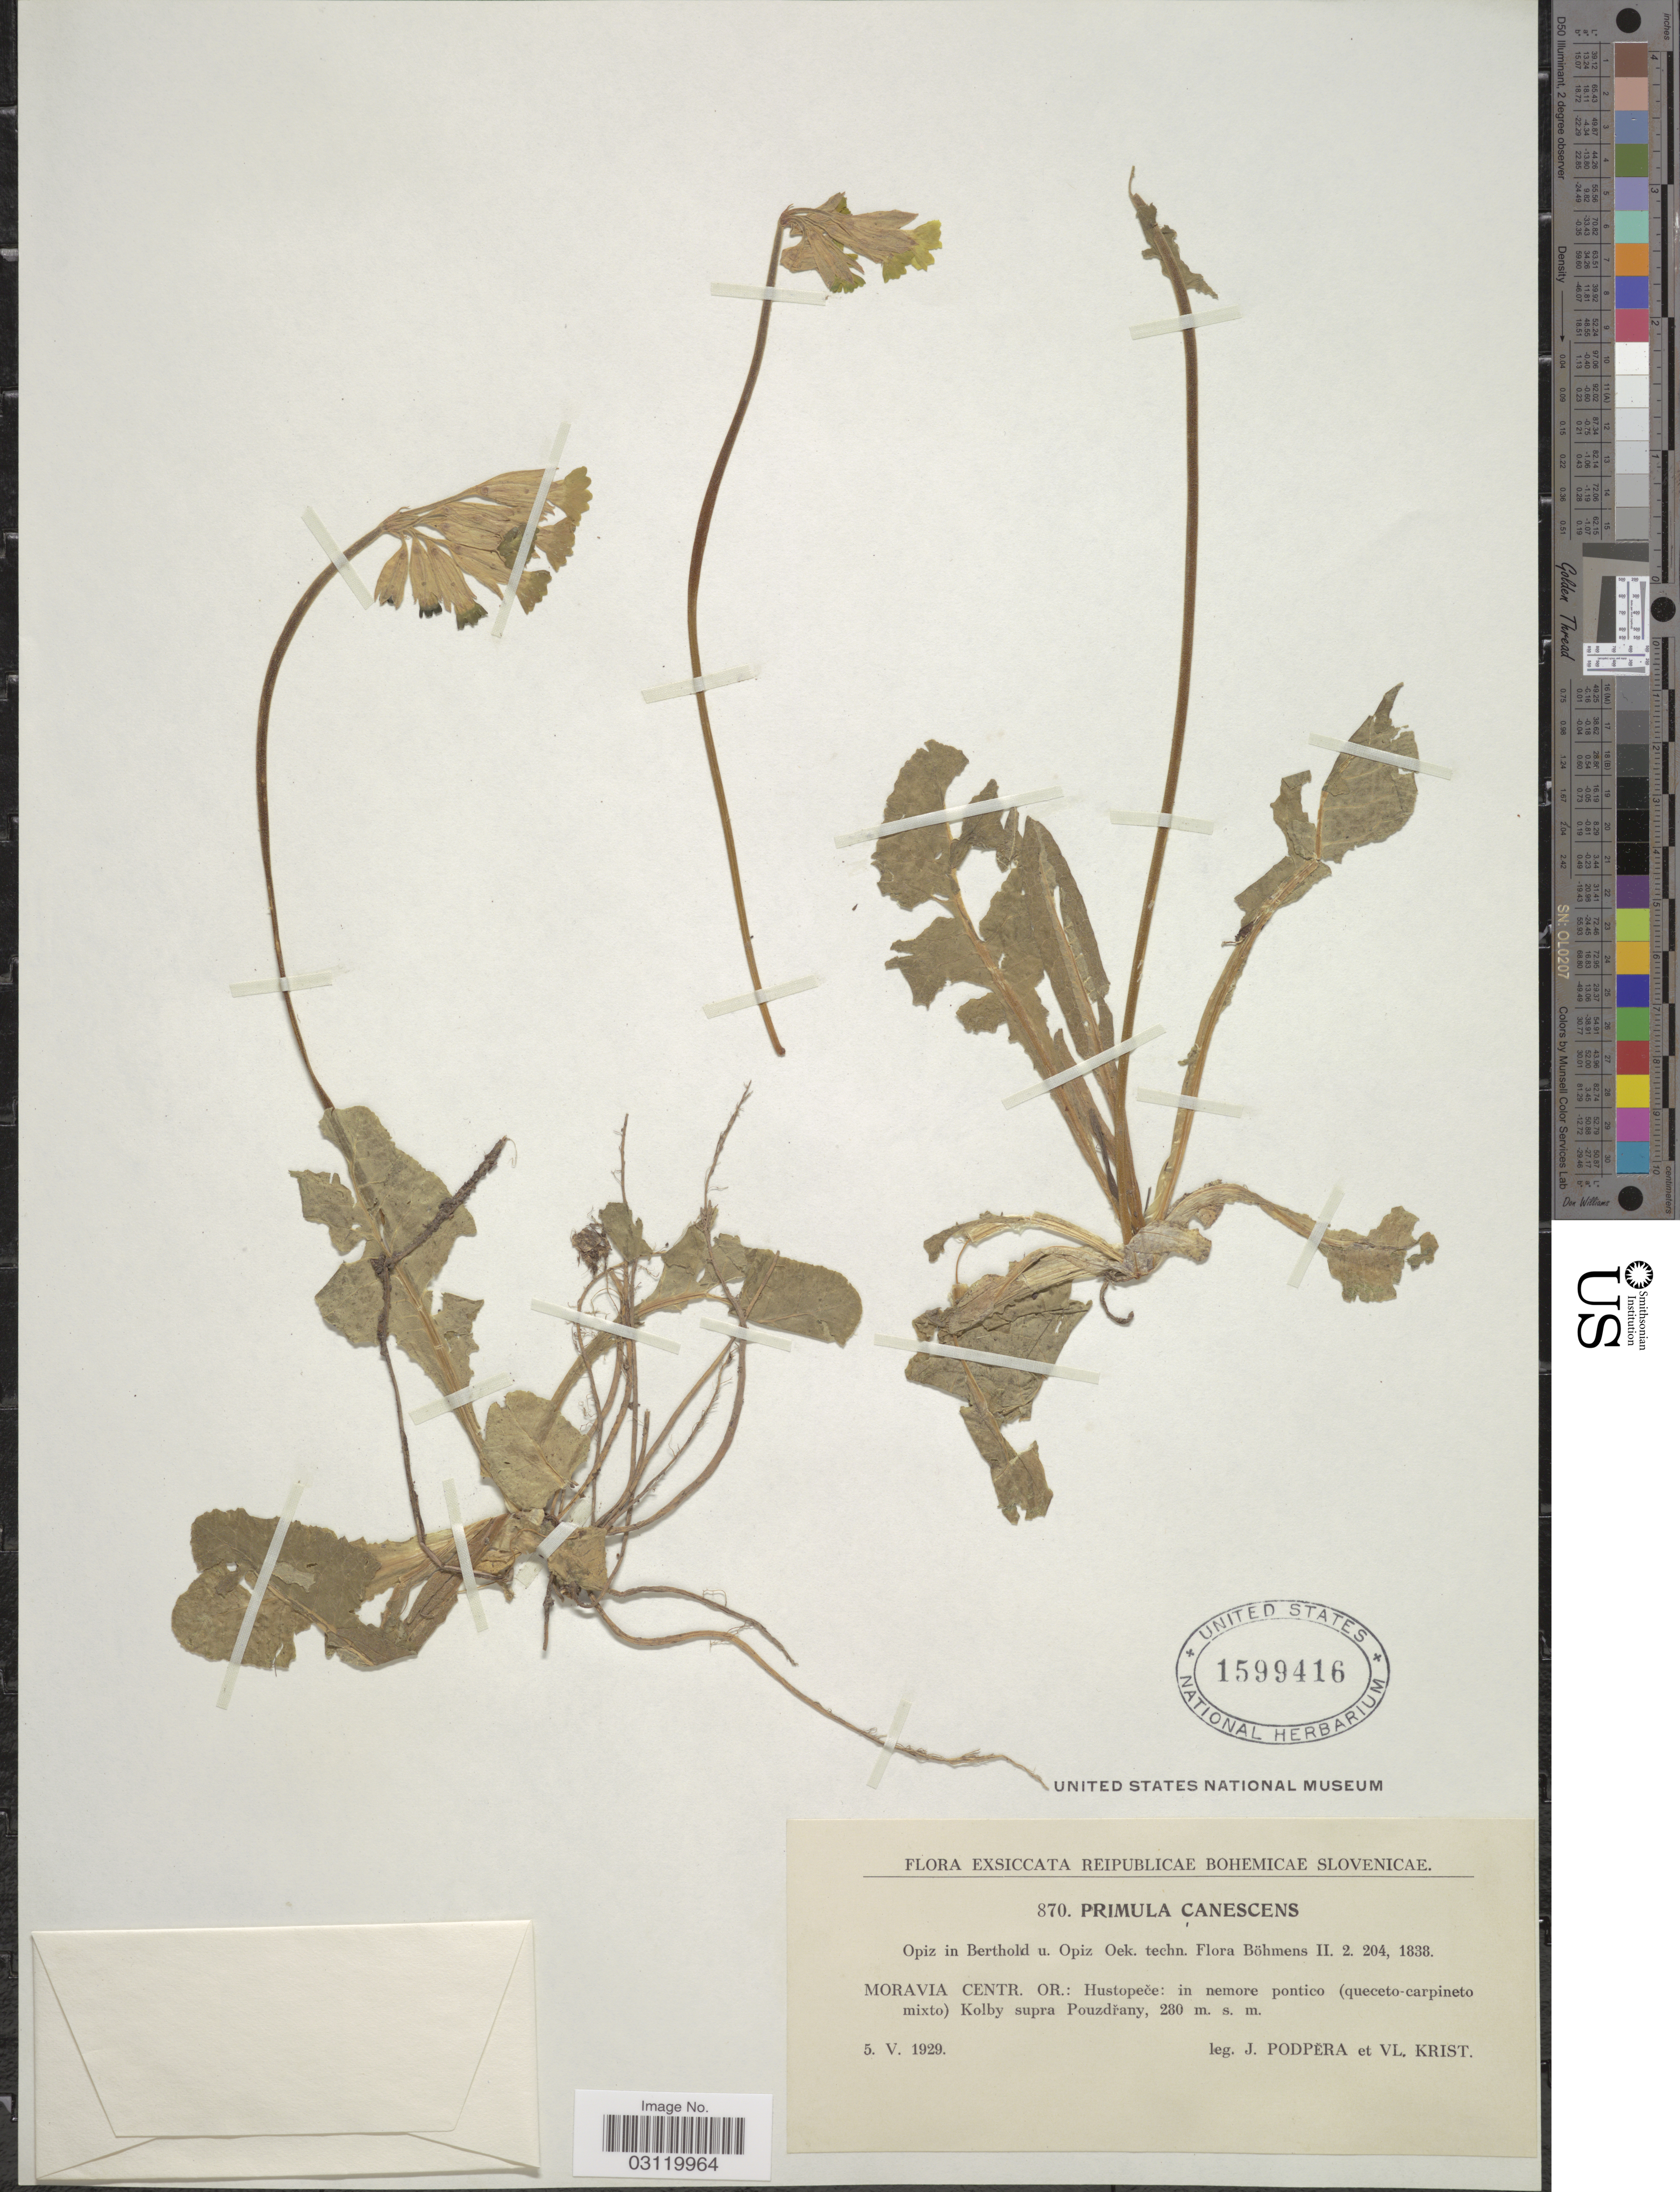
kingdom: Plantae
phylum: Tracheophyta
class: Magnoliopsida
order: Ericales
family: Primulaceae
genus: Primula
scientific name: Primula canescens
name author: Opiz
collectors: J. Podpera & V. Krist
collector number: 870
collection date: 1929-05-05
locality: Reipublicae Bohemicae Slovenicae. Moravia Centr. Or.: Hustopeče: in nemore pontico (queceto-carpineto mixot) Kolby supra Pouzdrany.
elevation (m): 280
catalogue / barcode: US 1599416